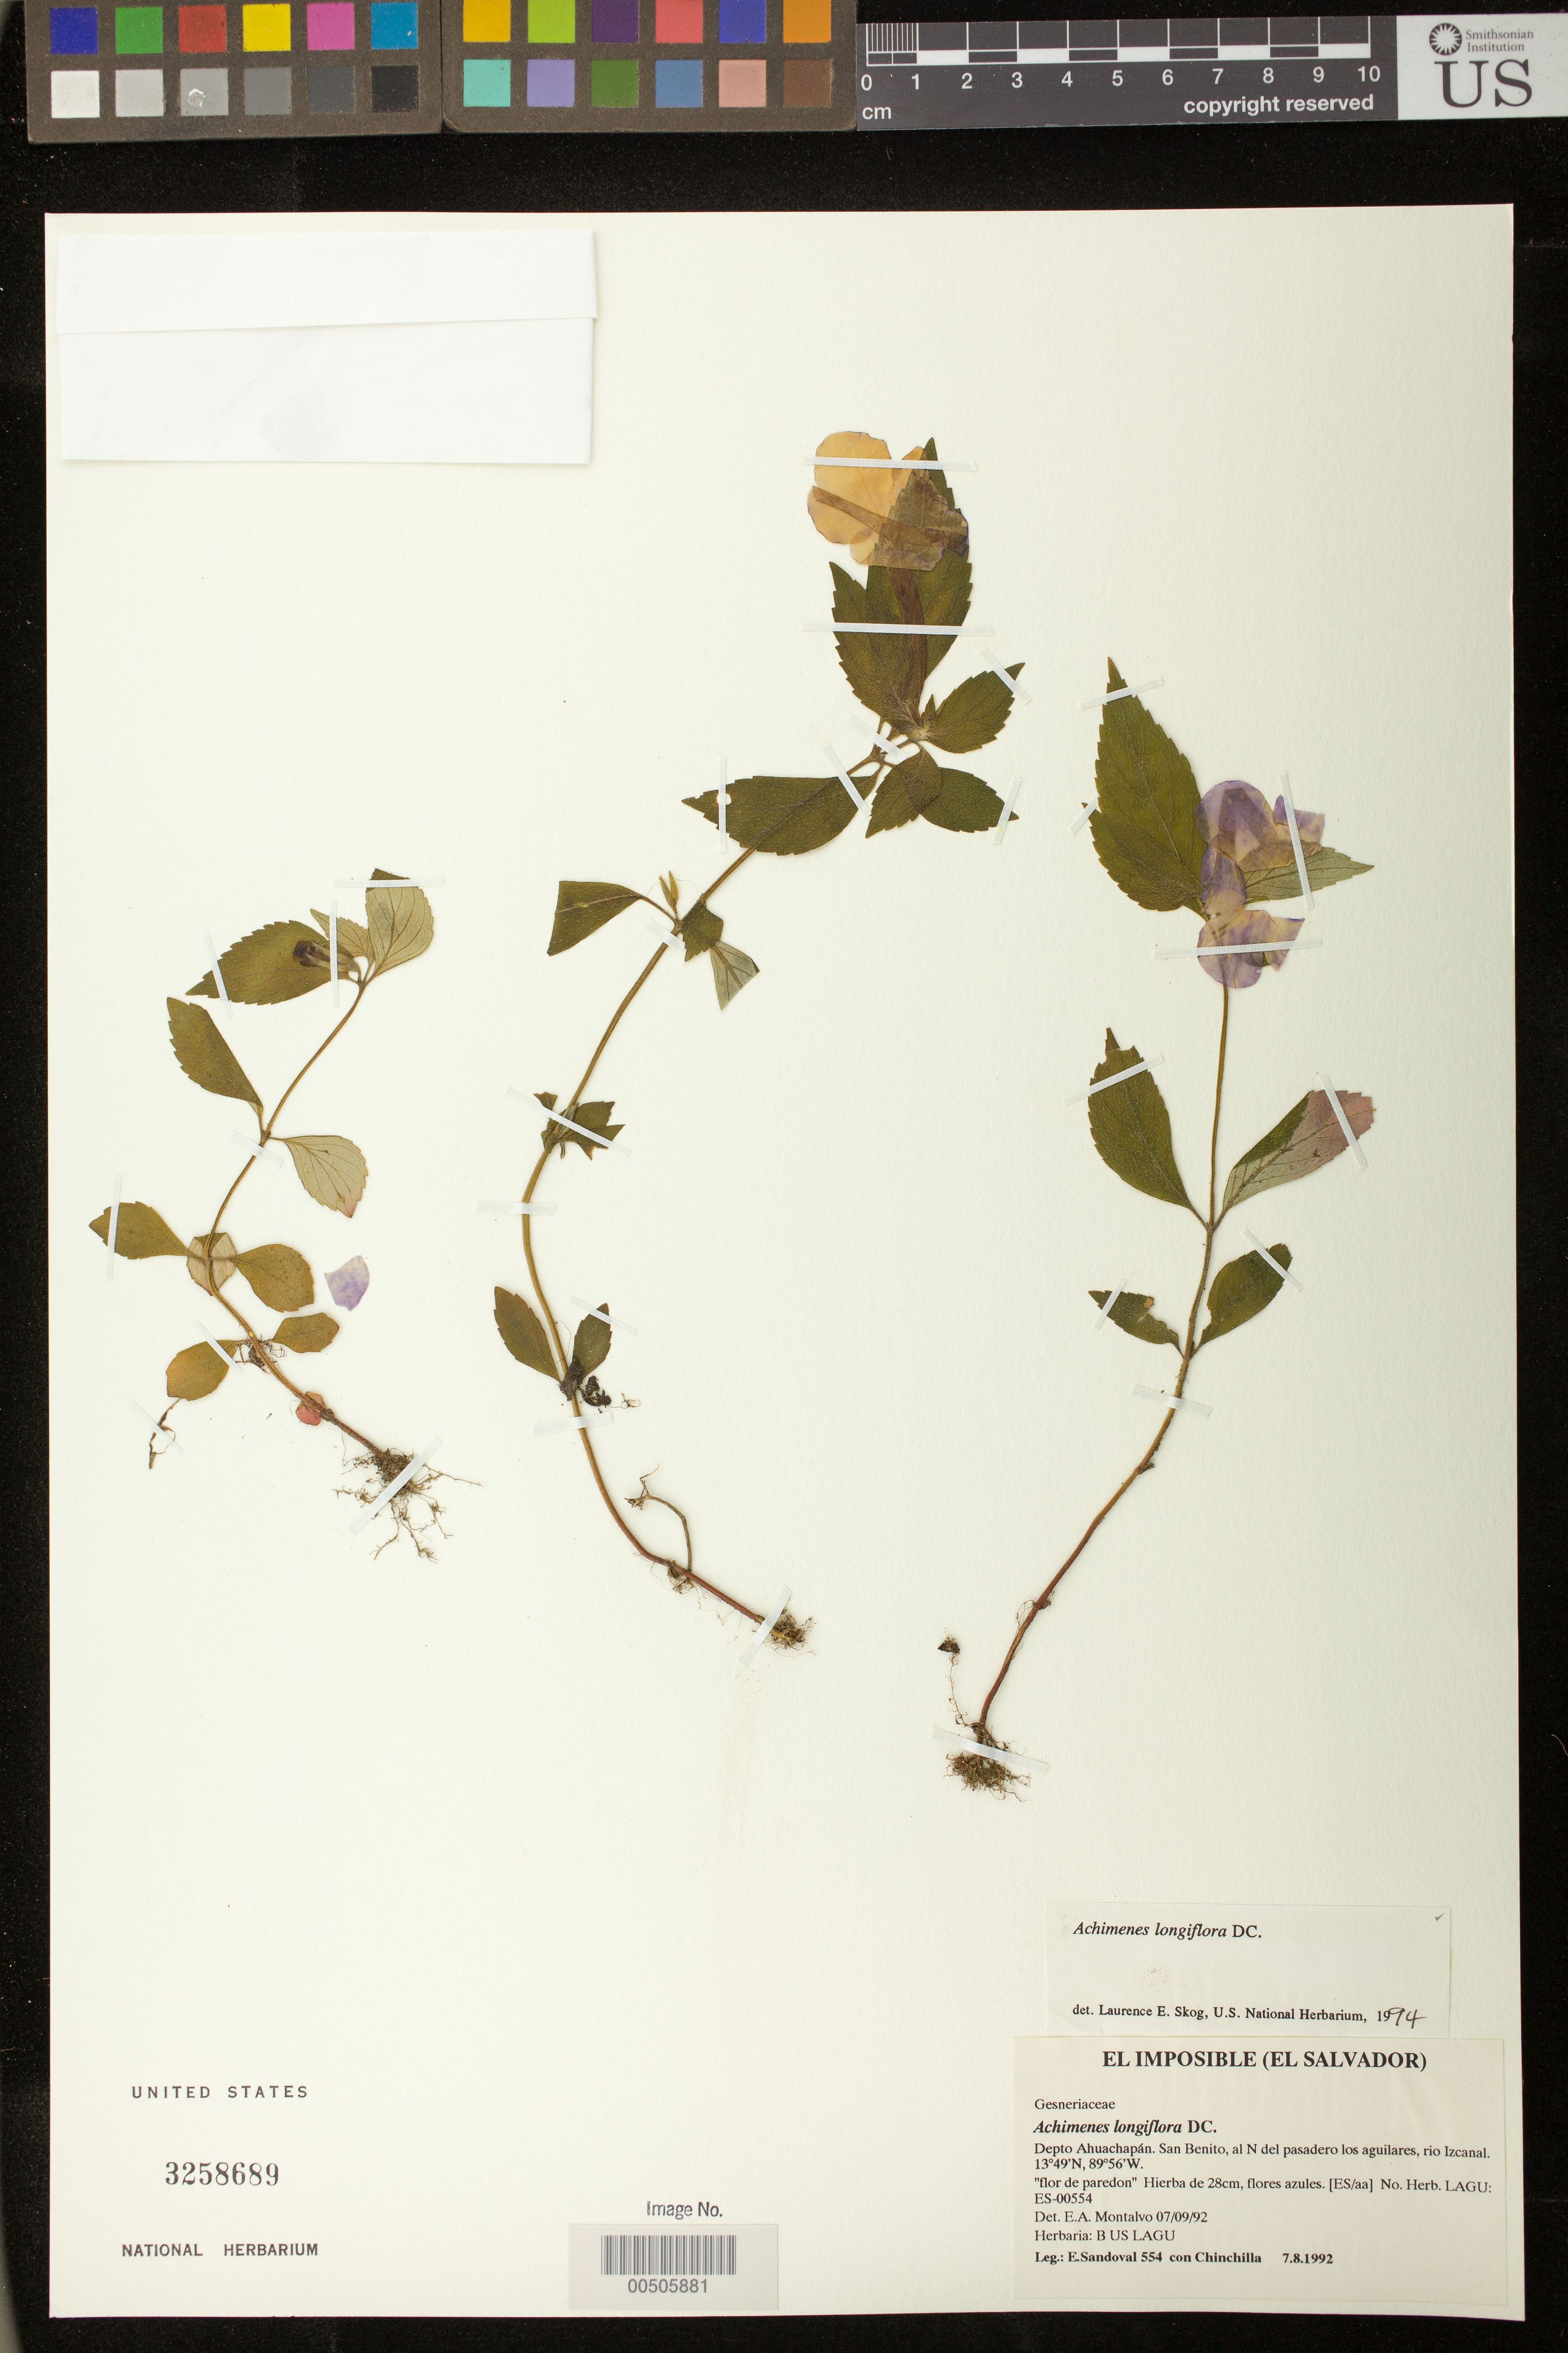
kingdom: Plantae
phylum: Tracheophyta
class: Magnoliopsida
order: Lamiales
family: Gesneriaceae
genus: Achimenes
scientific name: Achimenes longiflora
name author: DC.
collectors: E. Sandoval & -. Chinchilla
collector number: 554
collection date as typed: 07 Aug 1992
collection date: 1992-08-07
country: El Salvador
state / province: Ahuachapán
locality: San Benito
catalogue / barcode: US 3258689